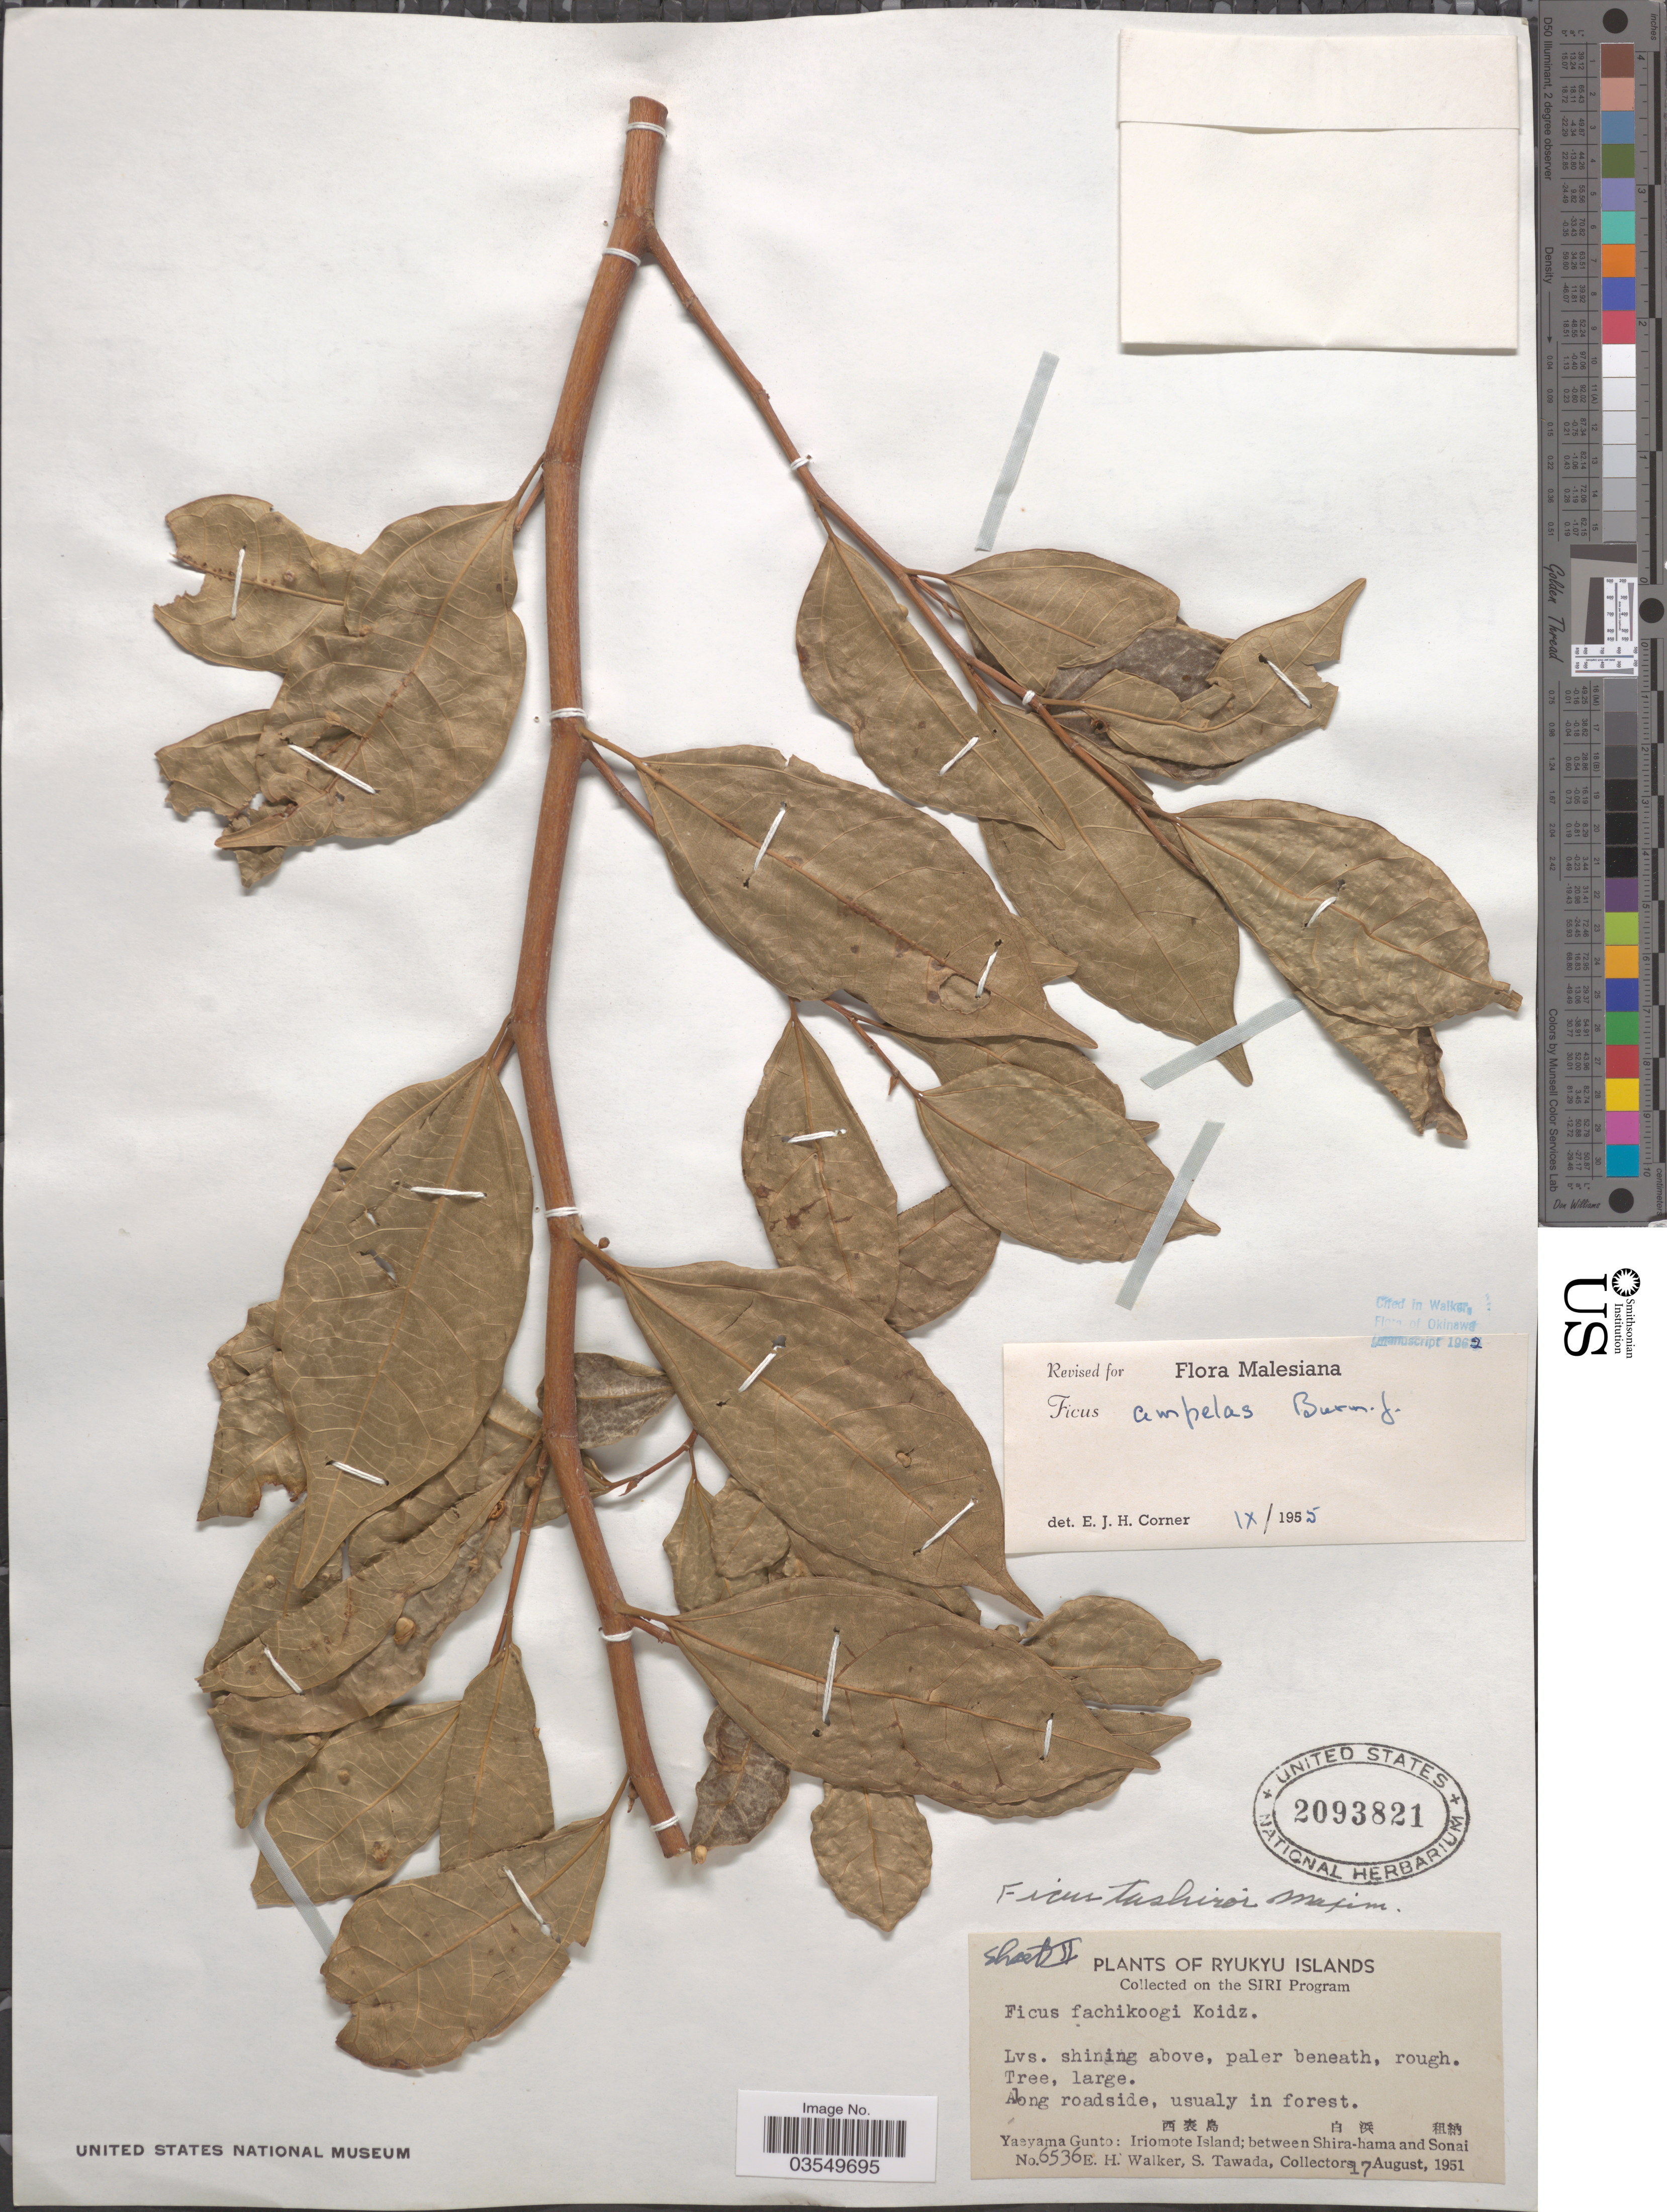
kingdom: Plantae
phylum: Tracheophyta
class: Magnoliopsida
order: Rosales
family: Moraceae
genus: Ficus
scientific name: Ficus ampelos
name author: Burm. f.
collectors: E. H. Walker & S. Tawada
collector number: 6536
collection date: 1951-08-17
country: Japan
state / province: Okinawa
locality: Ryukyu Islands. Yaeyama Gunto: Iriomote Island; between Shira-hama and Sonai.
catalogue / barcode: US 2093821